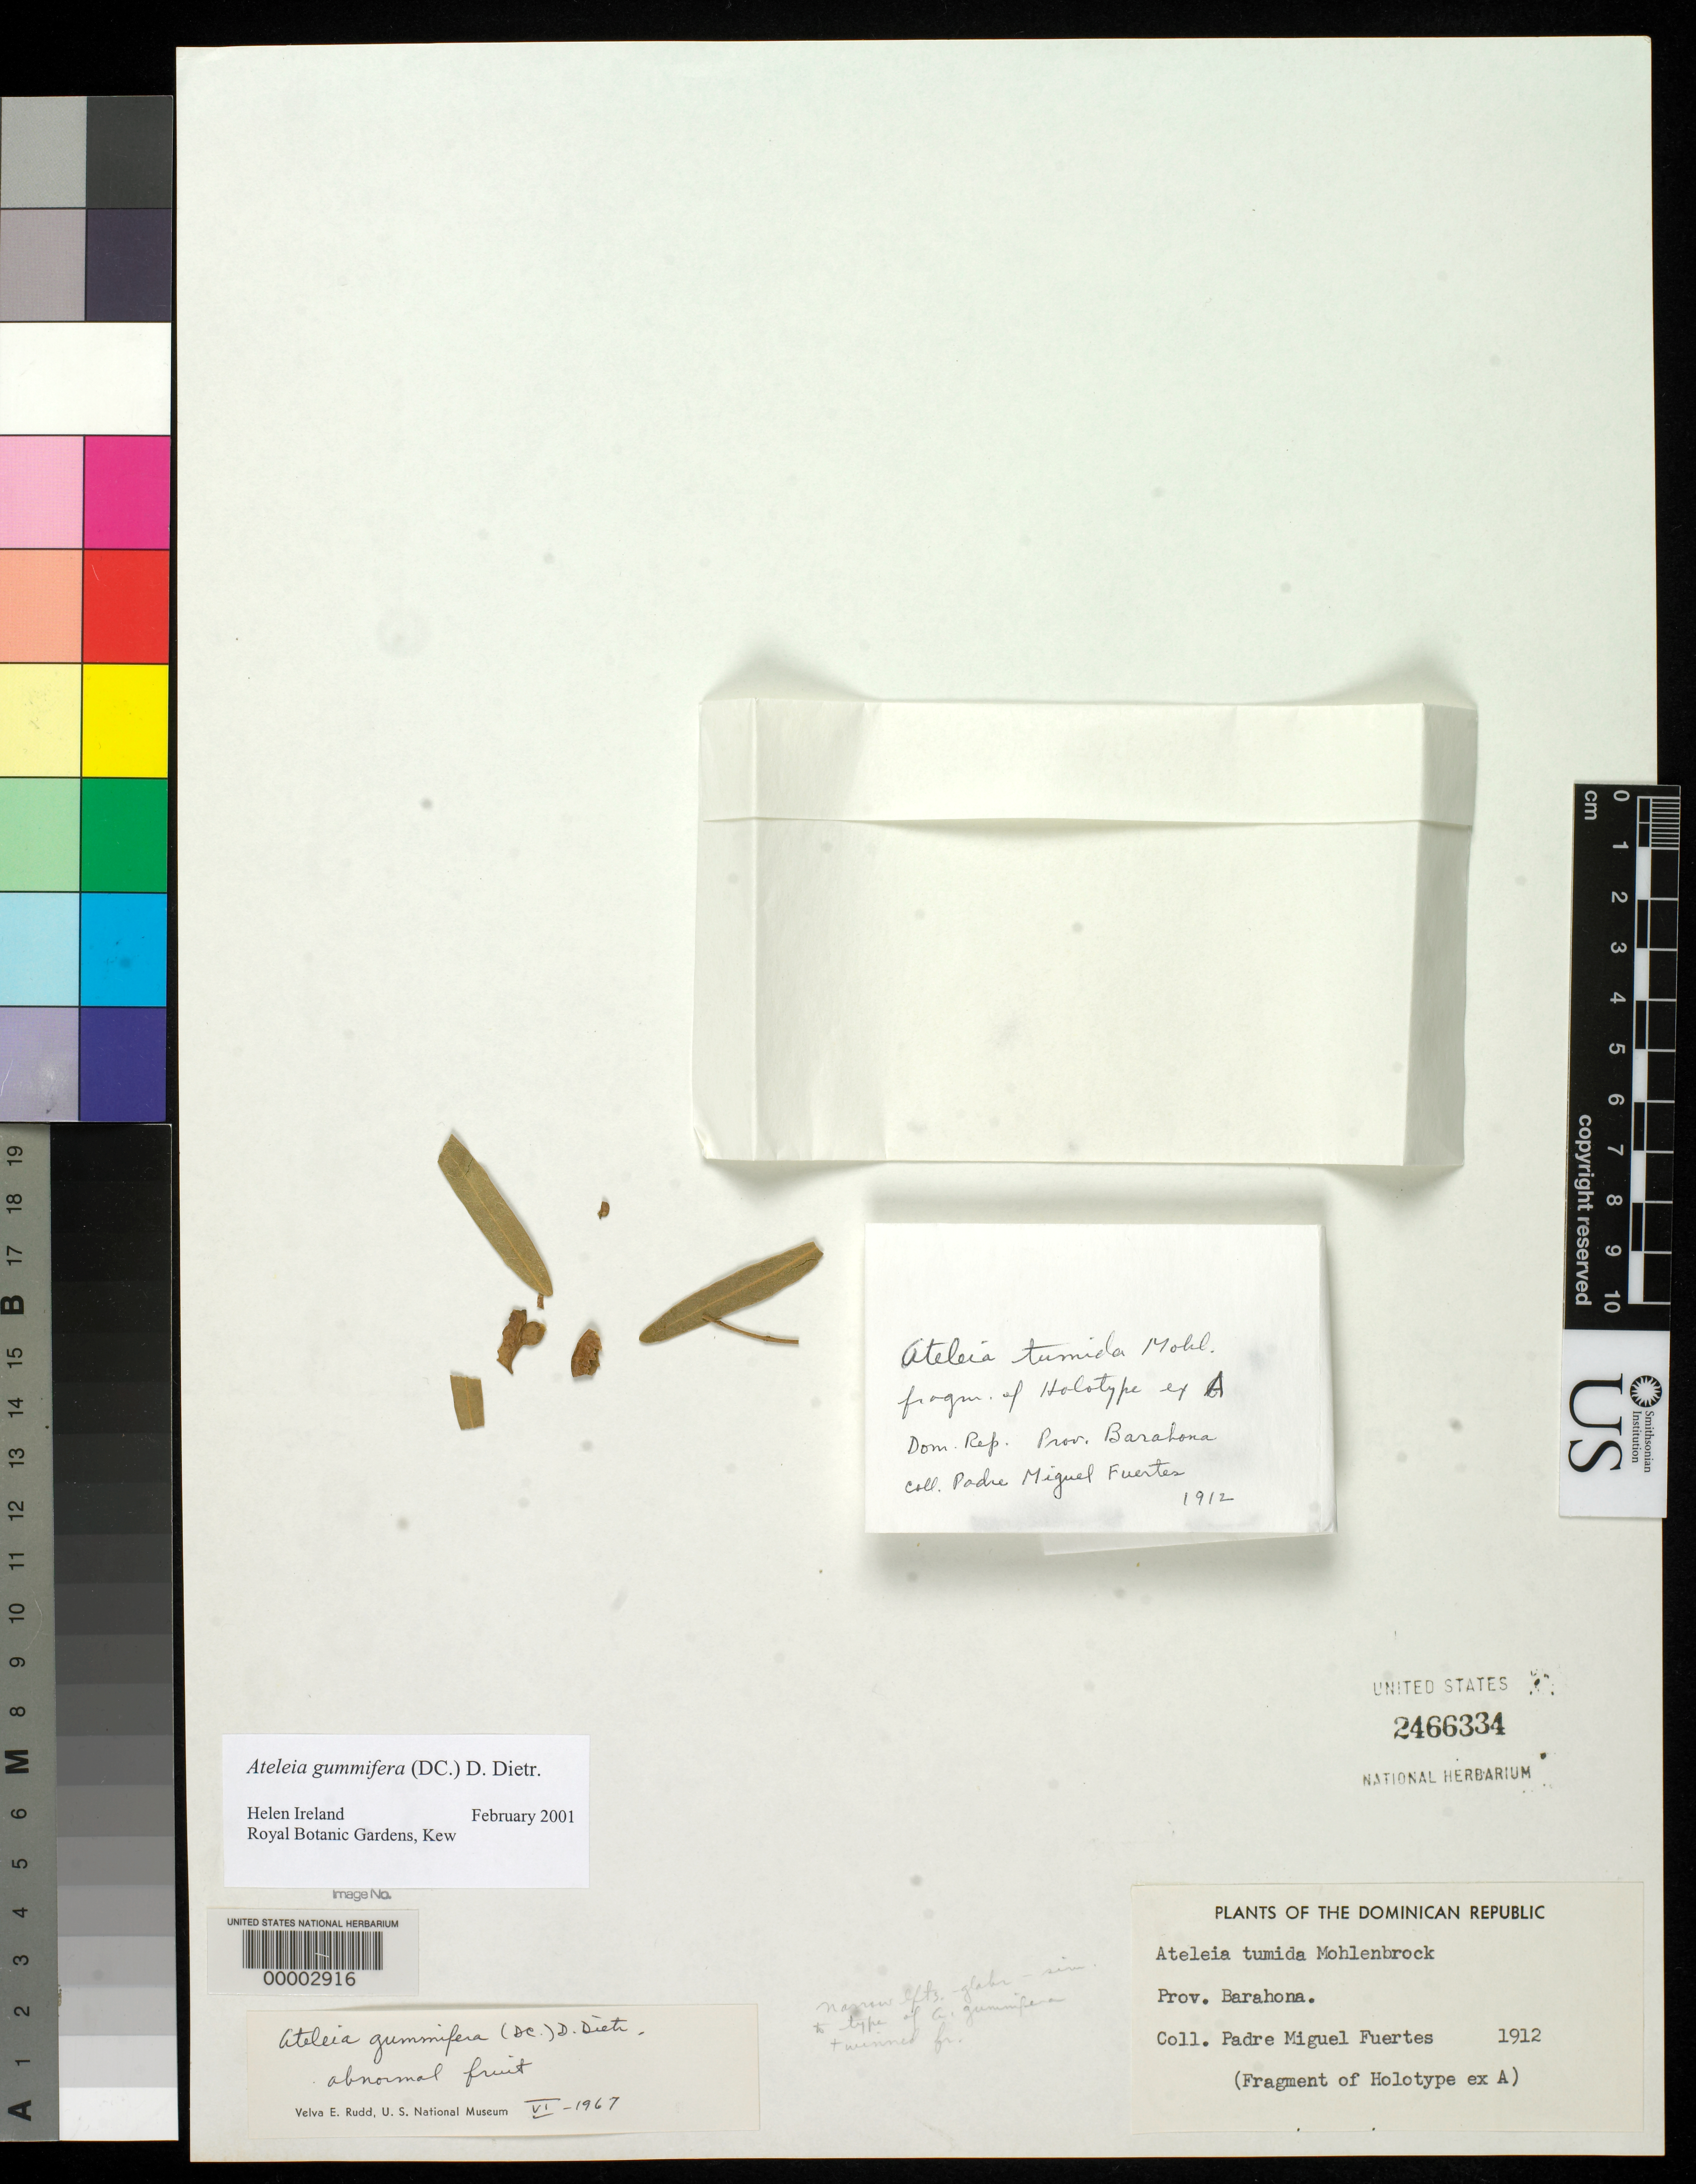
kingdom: Plantae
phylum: Tracheophyta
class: Magnoliopsida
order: Fabales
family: Fabaceae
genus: Ateleia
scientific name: Ateleia tumida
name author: Mohlenbr.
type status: Type Material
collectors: M. D. Fuertes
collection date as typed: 1912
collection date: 1912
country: Dominican Republic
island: Hispaniola Island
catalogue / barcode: US 2466334